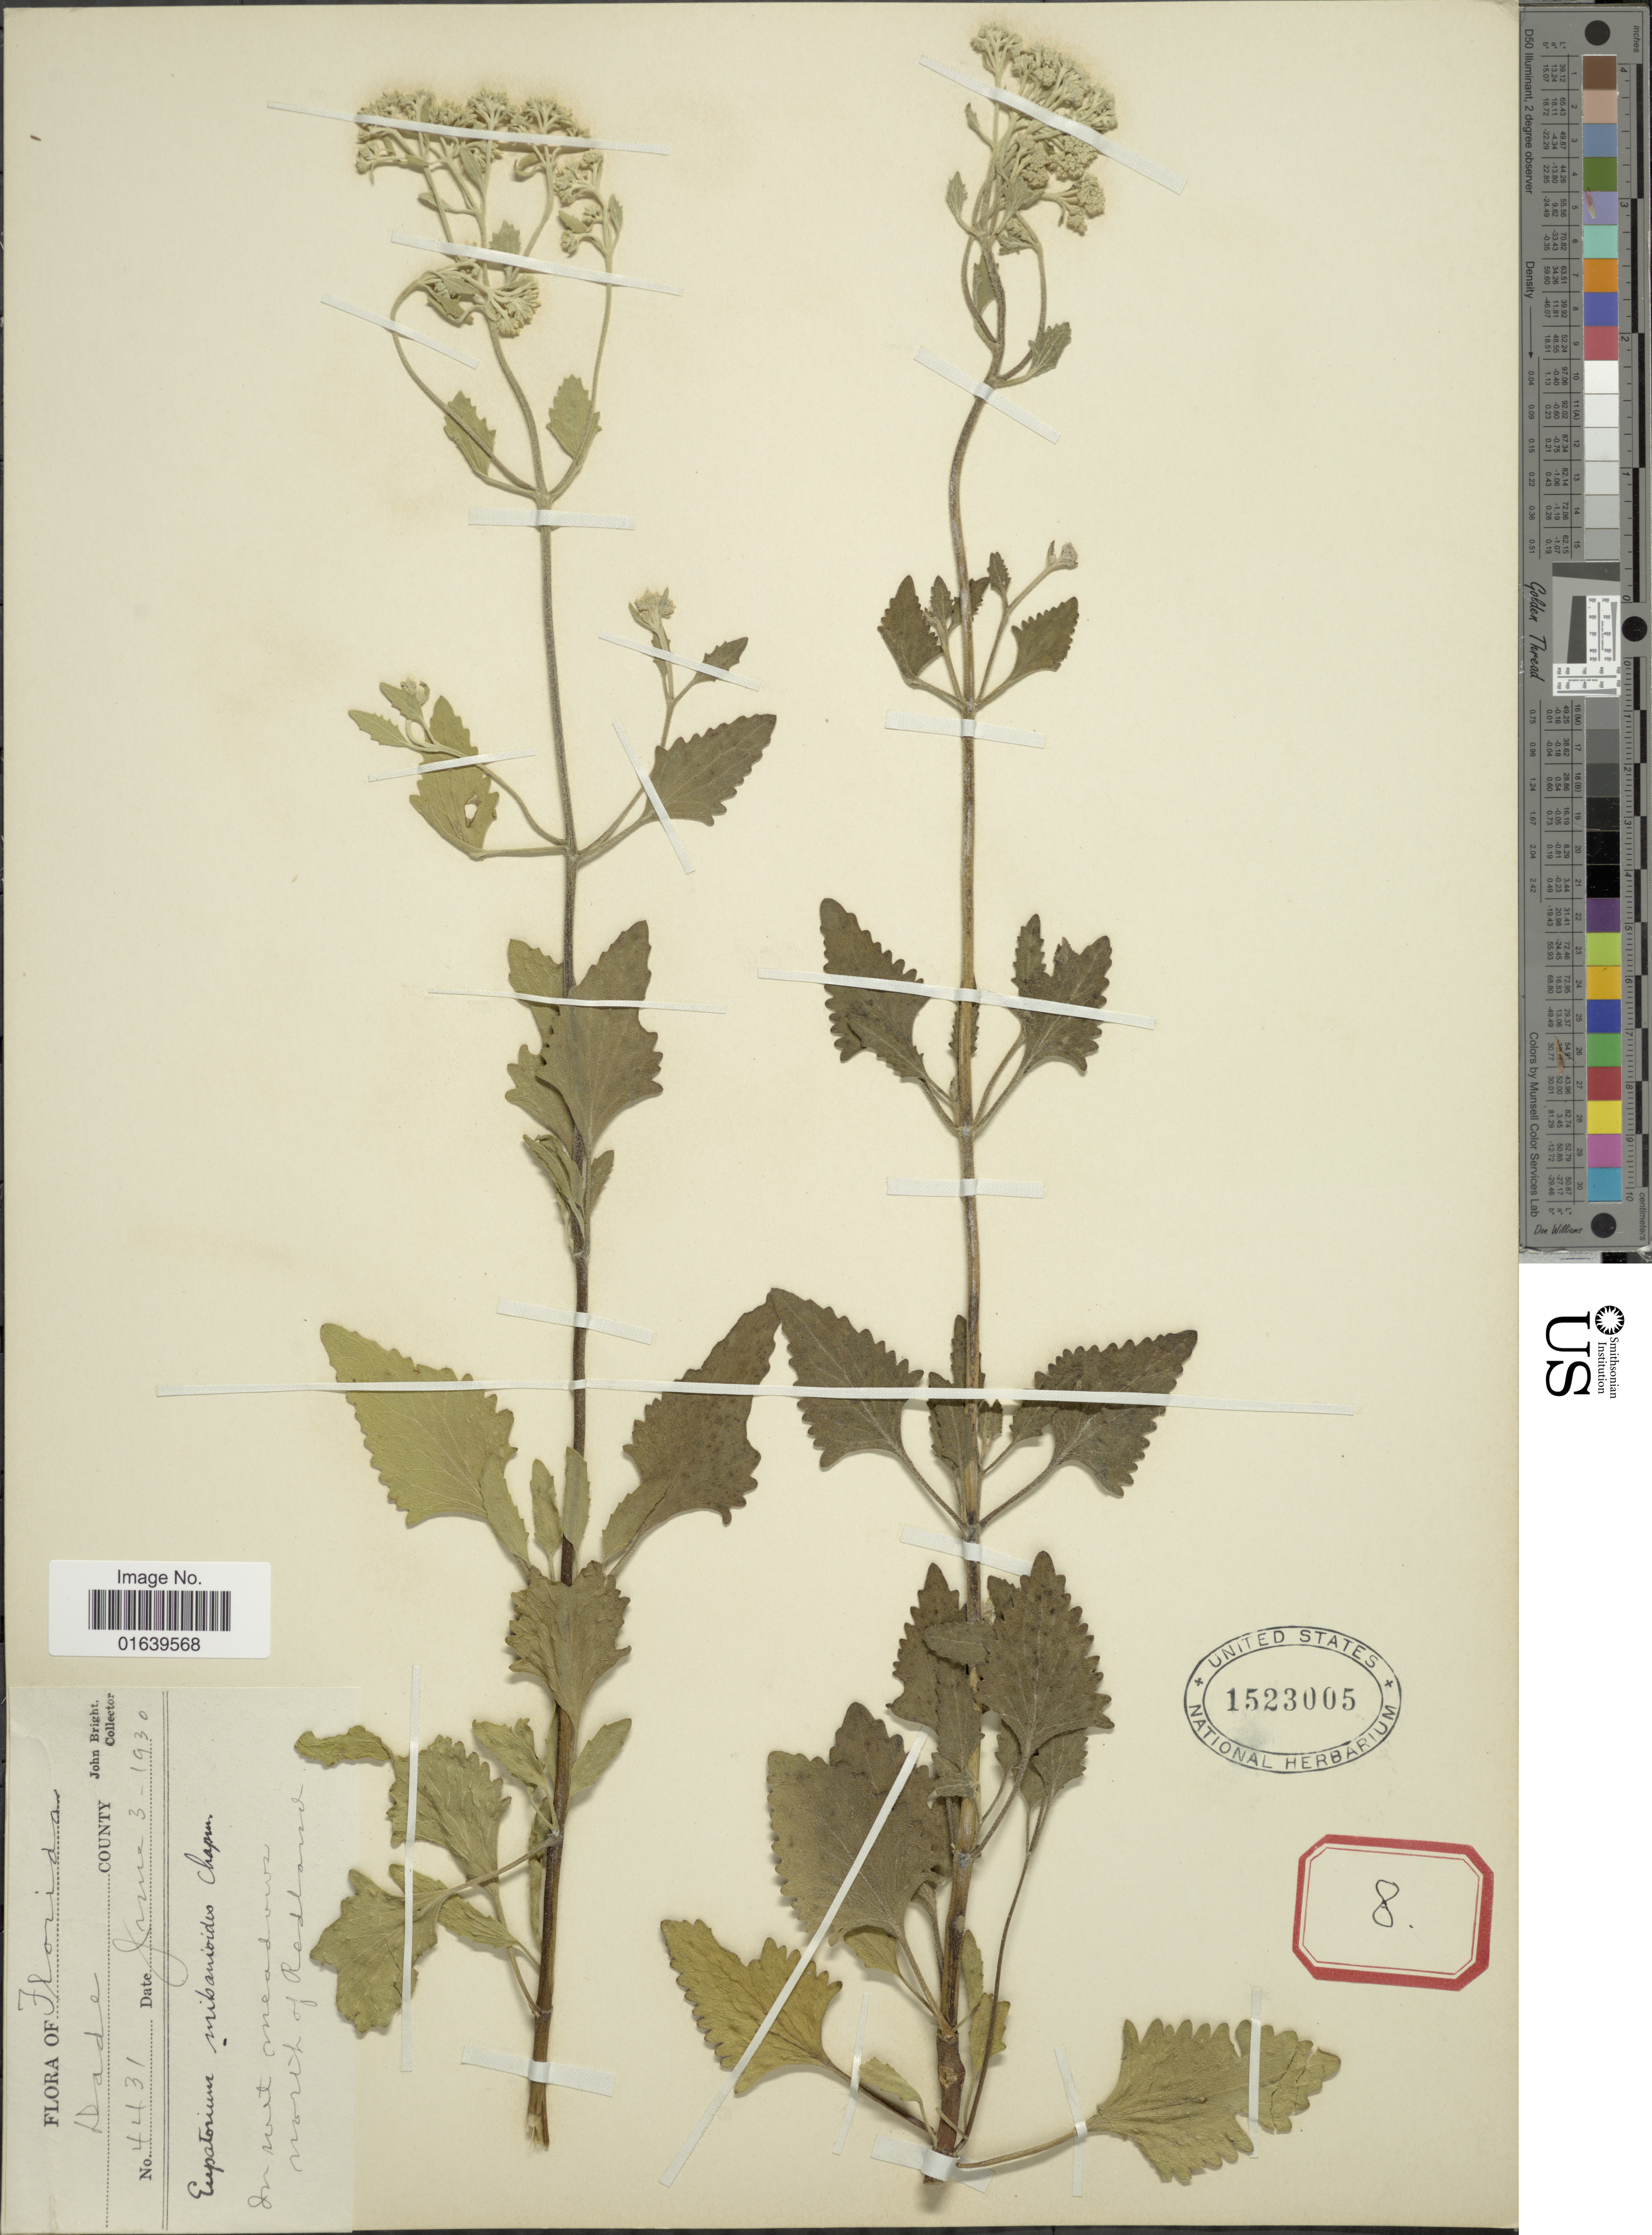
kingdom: Plantae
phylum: Tracheophyta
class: Magnoliopsida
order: Asterales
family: Asteraceae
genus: Eupatorium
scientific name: Eupatorium mikanioides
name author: Chapman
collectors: J. Bright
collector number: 4431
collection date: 1930-06-03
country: United States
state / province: Florida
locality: Dade County, in wet meadows, north of Redland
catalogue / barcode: US 1523005